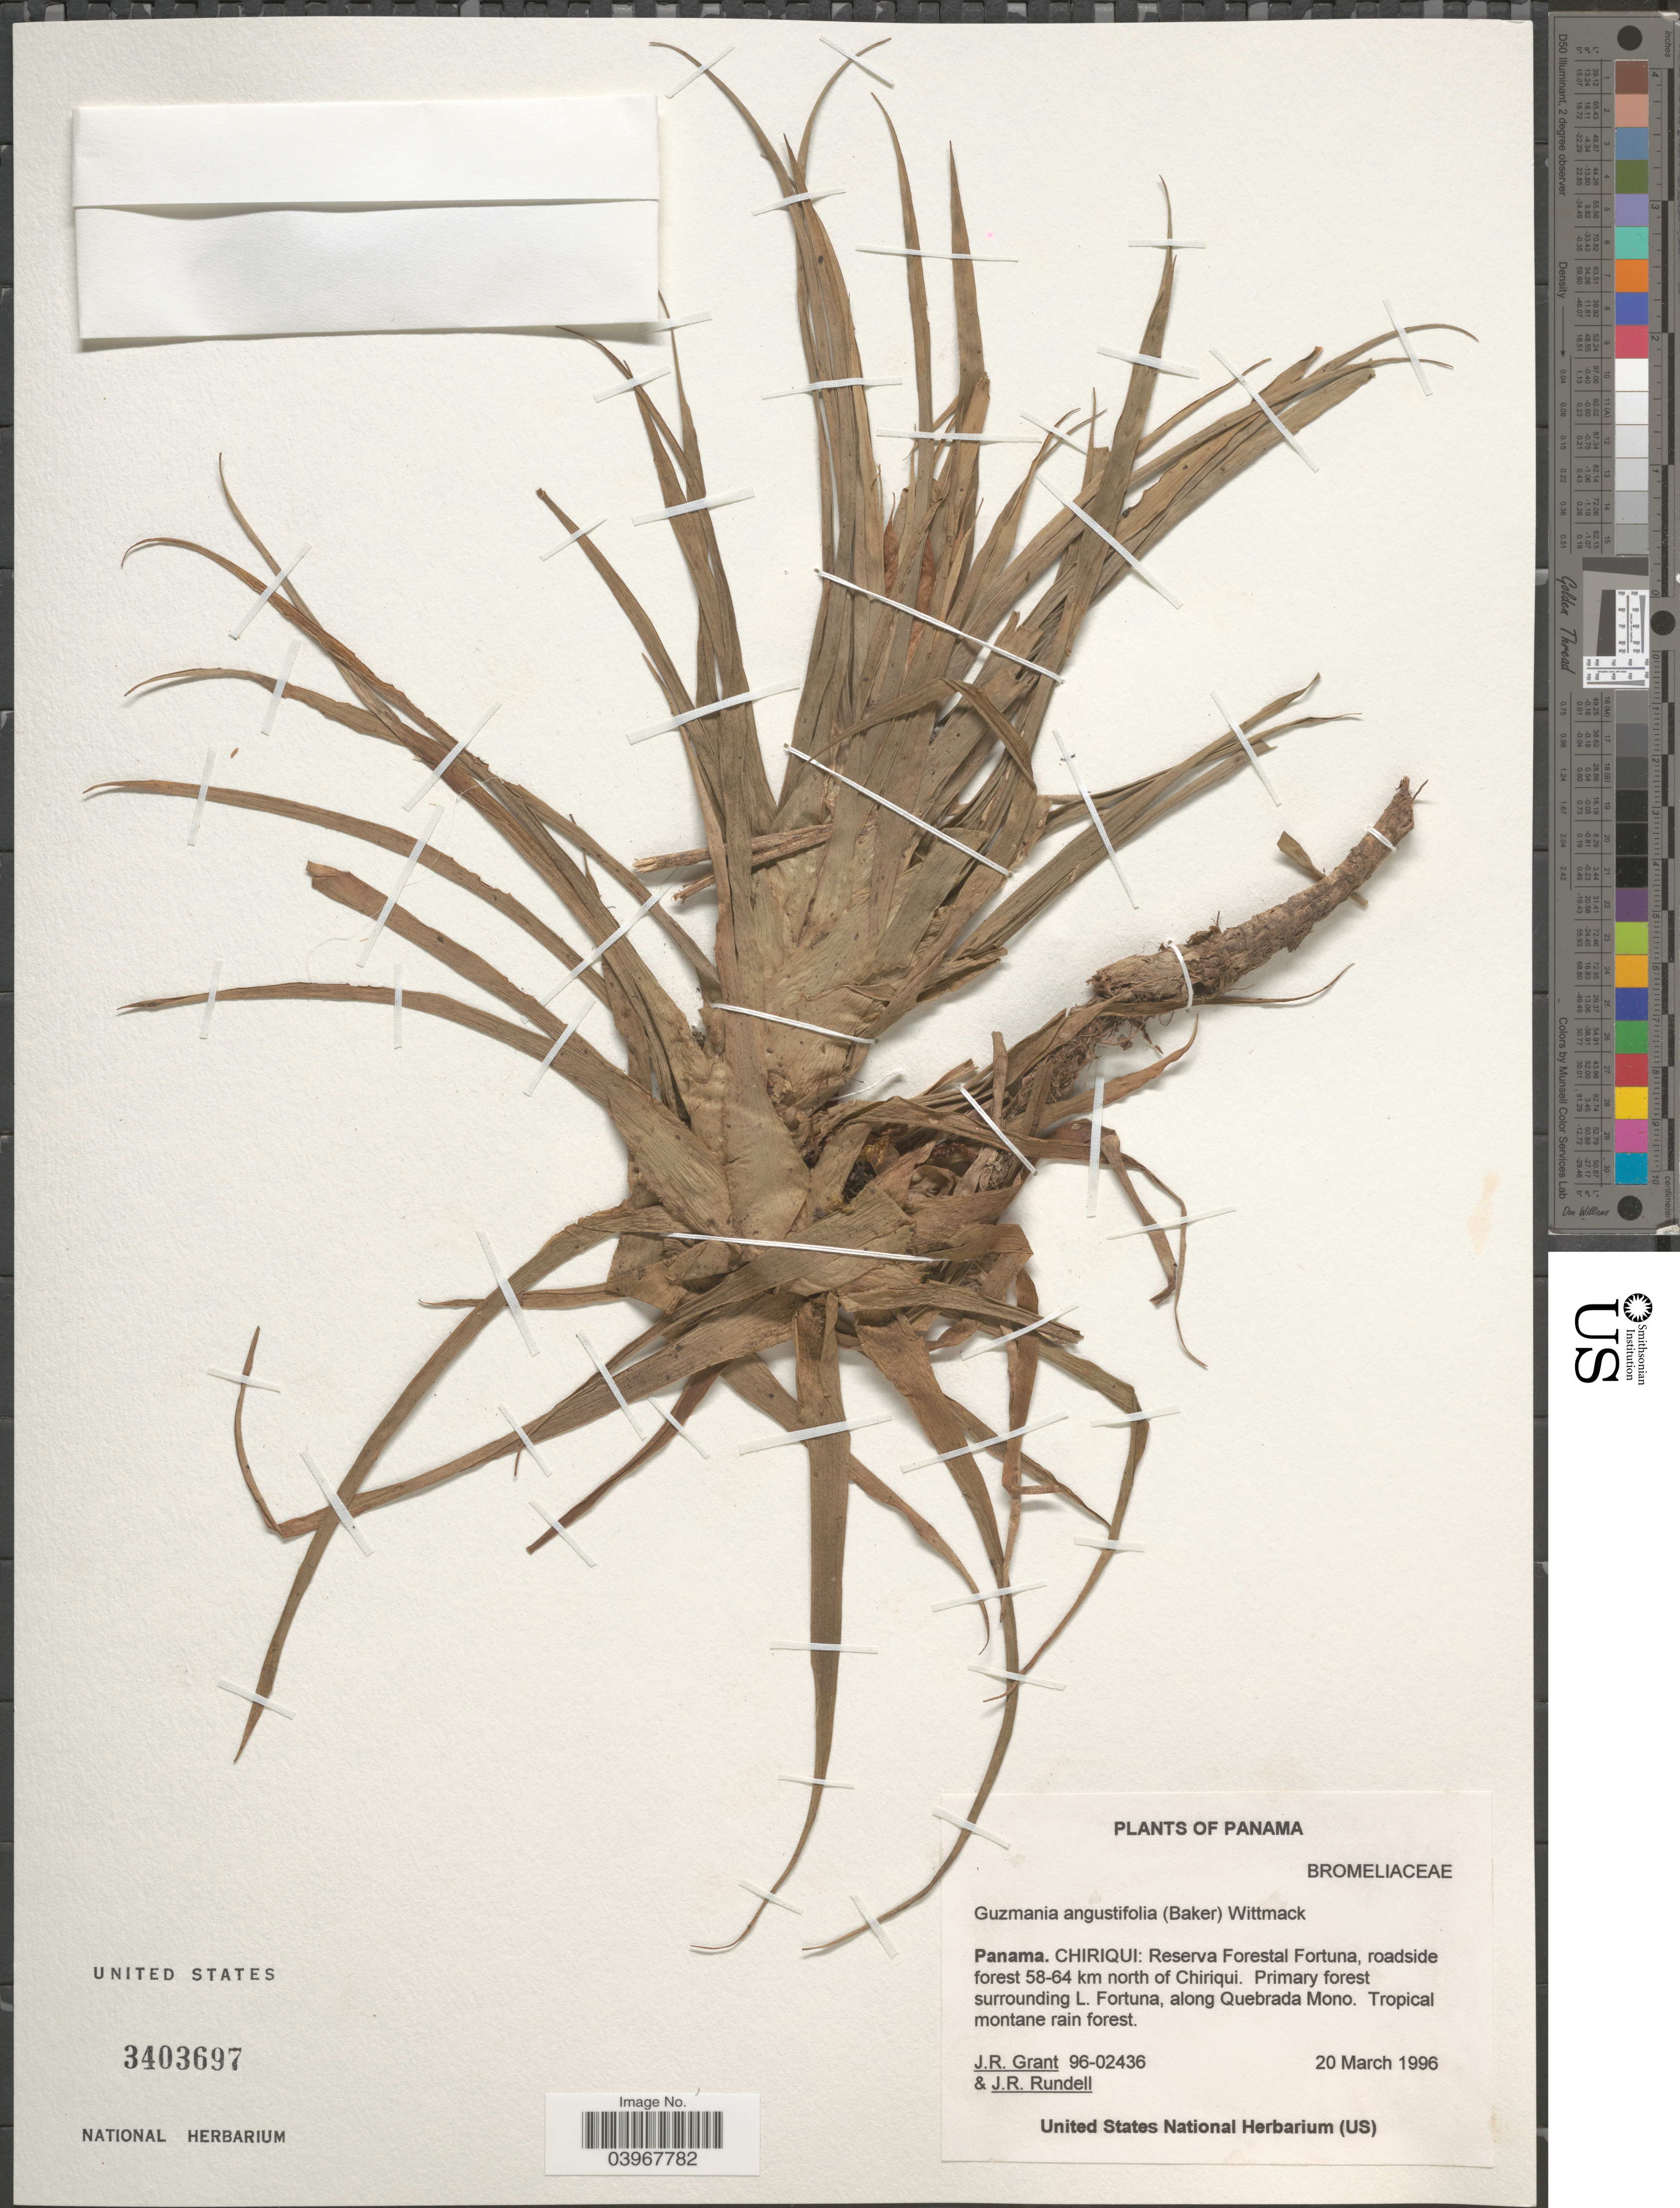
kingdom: Plantae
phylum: Tracheophyta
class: Liliopsida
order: Poales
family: Bromeliaceae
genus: Guzmania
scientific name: Guzmania angustifolia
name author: (Baker) Wittm.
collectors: J. Grant & J. R. Rundell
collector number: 96-02436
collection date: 1996-03-20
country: Panama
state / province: Chiriqui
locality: Reserva Forestal Fortuna, roadside forest 58-64 km north of Chiriqui. Primary forest surrounding L. Fortuna, along Quebrada Mono.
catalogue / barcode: US 3403697